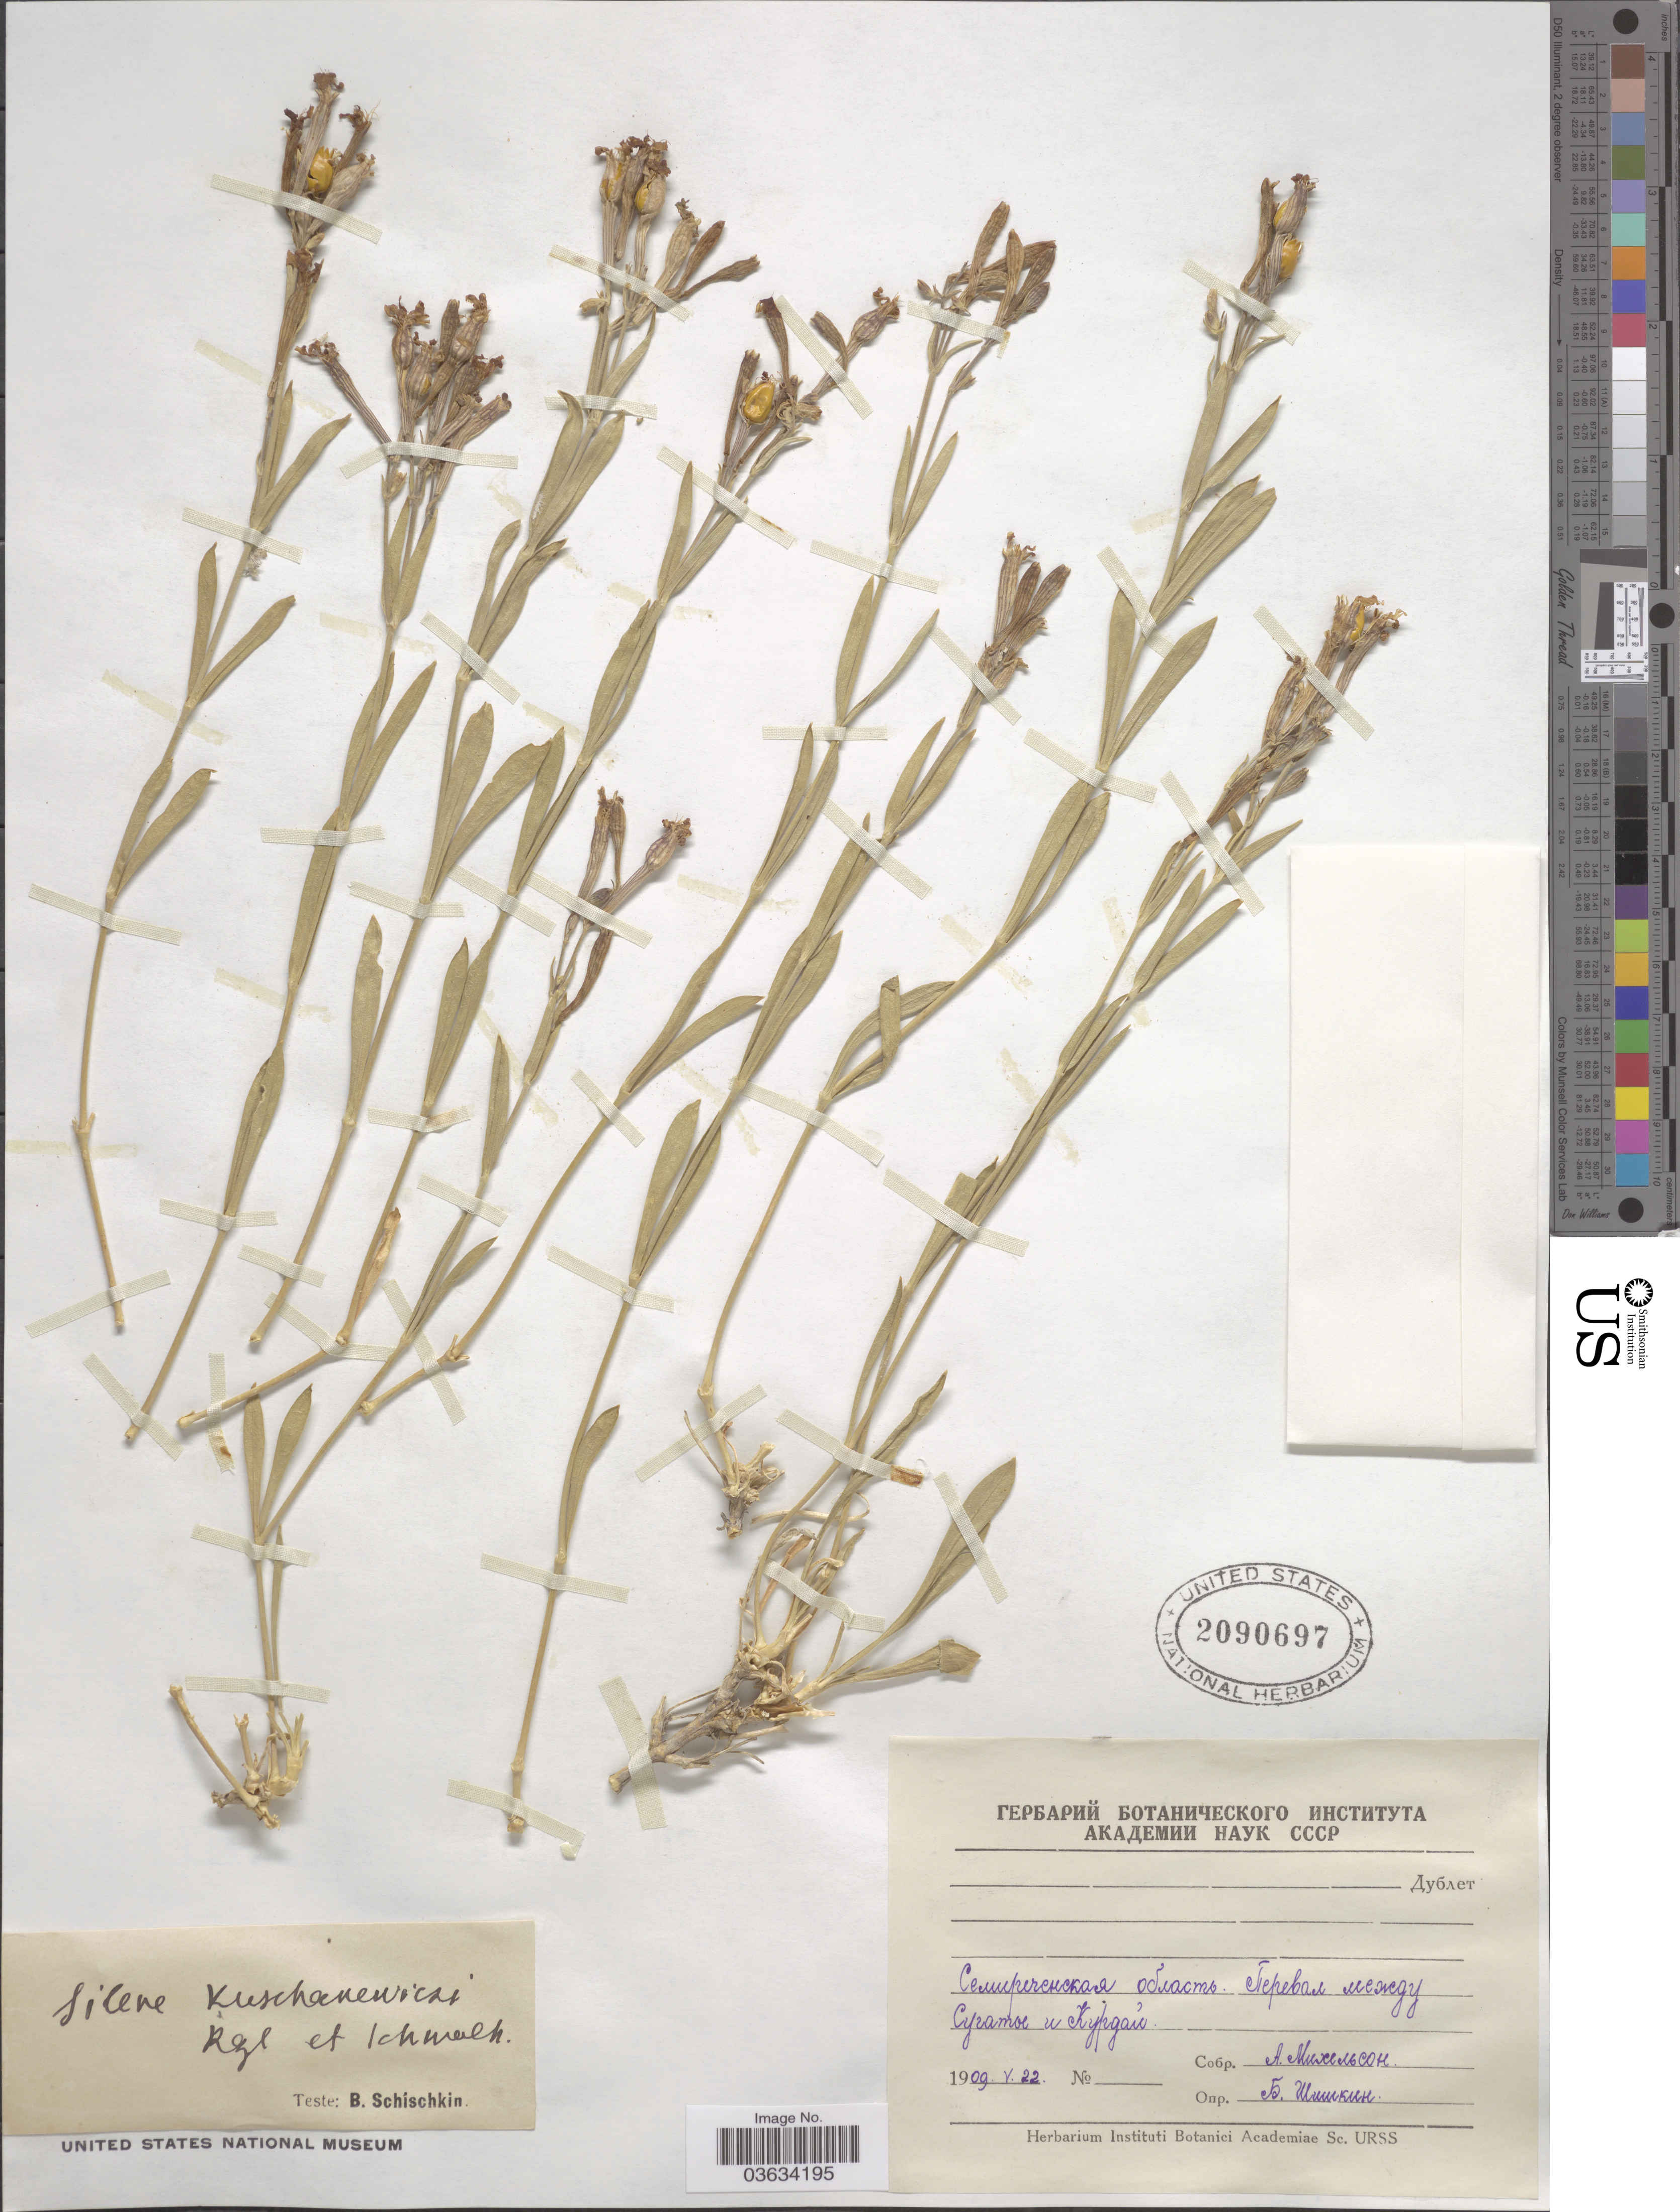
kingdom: Plantae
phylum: Tracheophyta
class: Magnoliopsida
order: Caryophyllales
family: Caryophyllaceae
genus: Silene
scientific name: Silene kuschakewiczii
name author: Regel & Schmalh.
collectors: A. Mikhelson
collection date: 1909-05-22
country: Kazakhstan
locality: Between Sugary and Kurday.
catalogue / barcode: US 2090697